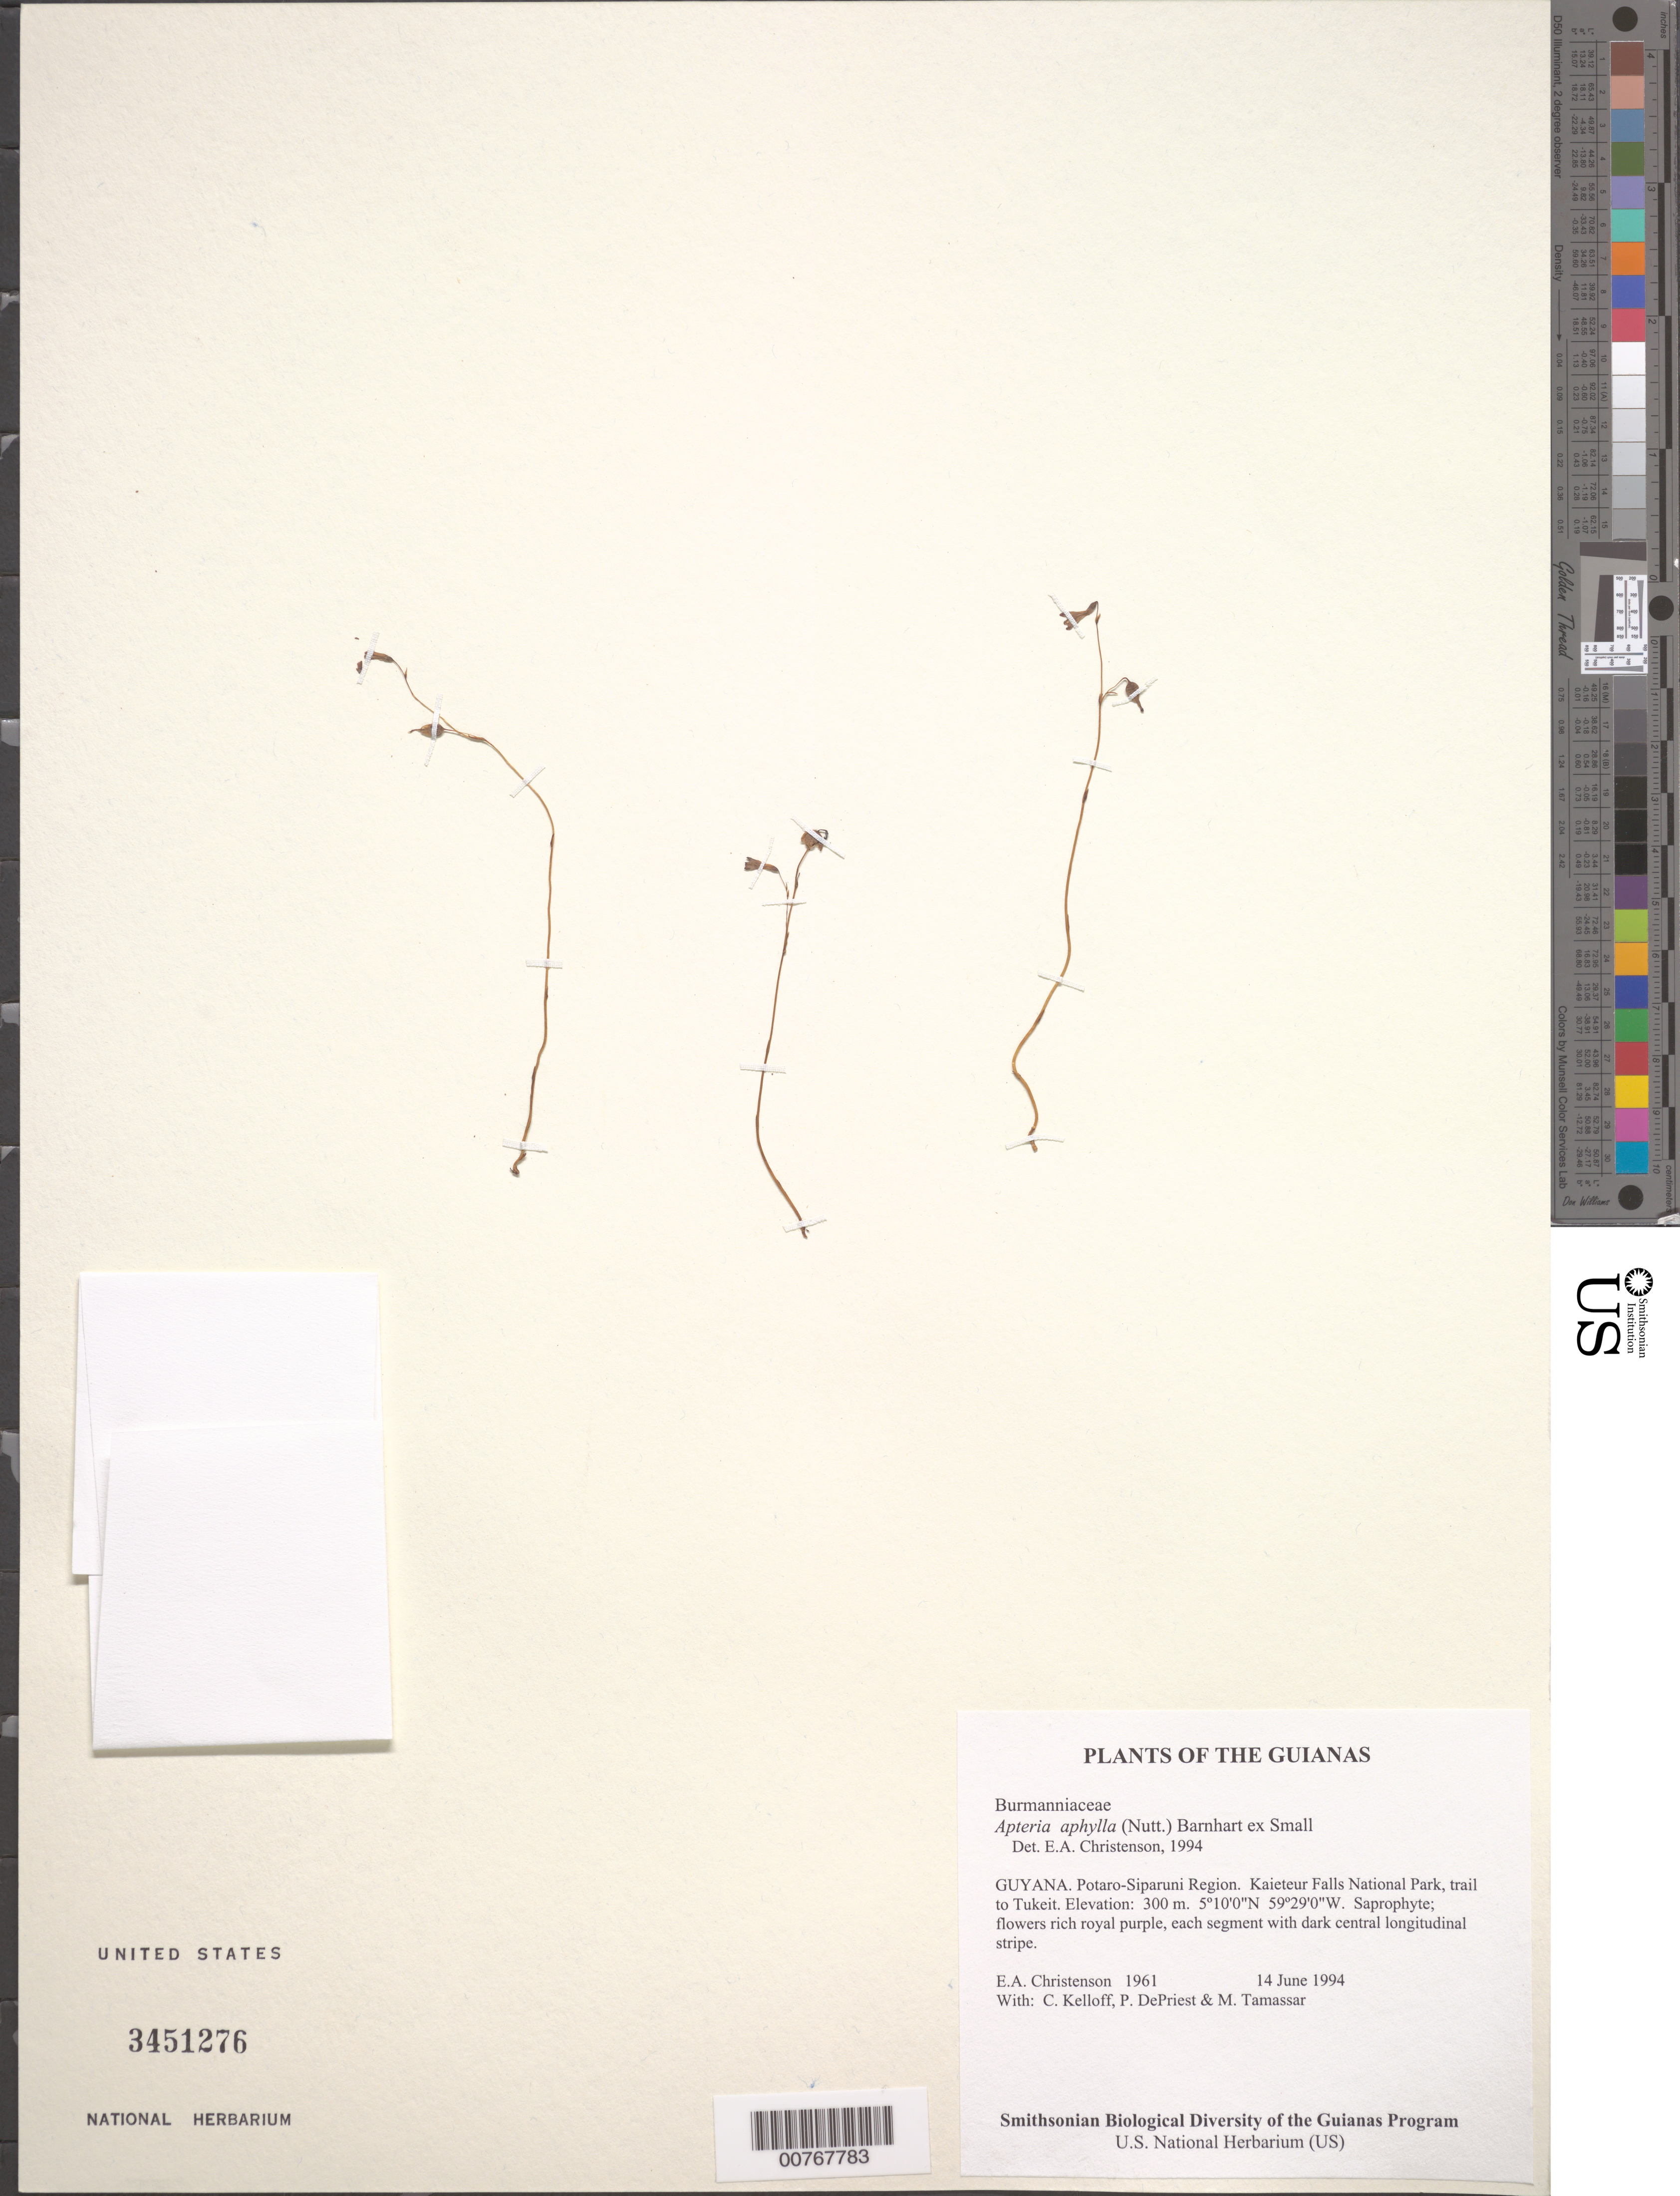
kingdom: Plantae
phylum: Tracheophyta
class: Liliopsida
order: Dioscoreales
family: Burmanniaceae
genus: Apteria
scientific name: Apteria aphylla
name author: (Nutt.) Barnhart ex Small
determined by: Christenson, E. A.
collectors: E. A. Christenson, C. L. Kelloff, P. DePriest & M. Tamessar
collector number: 1961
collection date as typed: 14 June 1994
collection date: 1994-06-14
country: Guyana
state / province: Potaro-Siparuni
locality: Kaieteur Falls National Park, trail to Tukeit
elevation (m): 300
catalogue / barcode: US 3451276